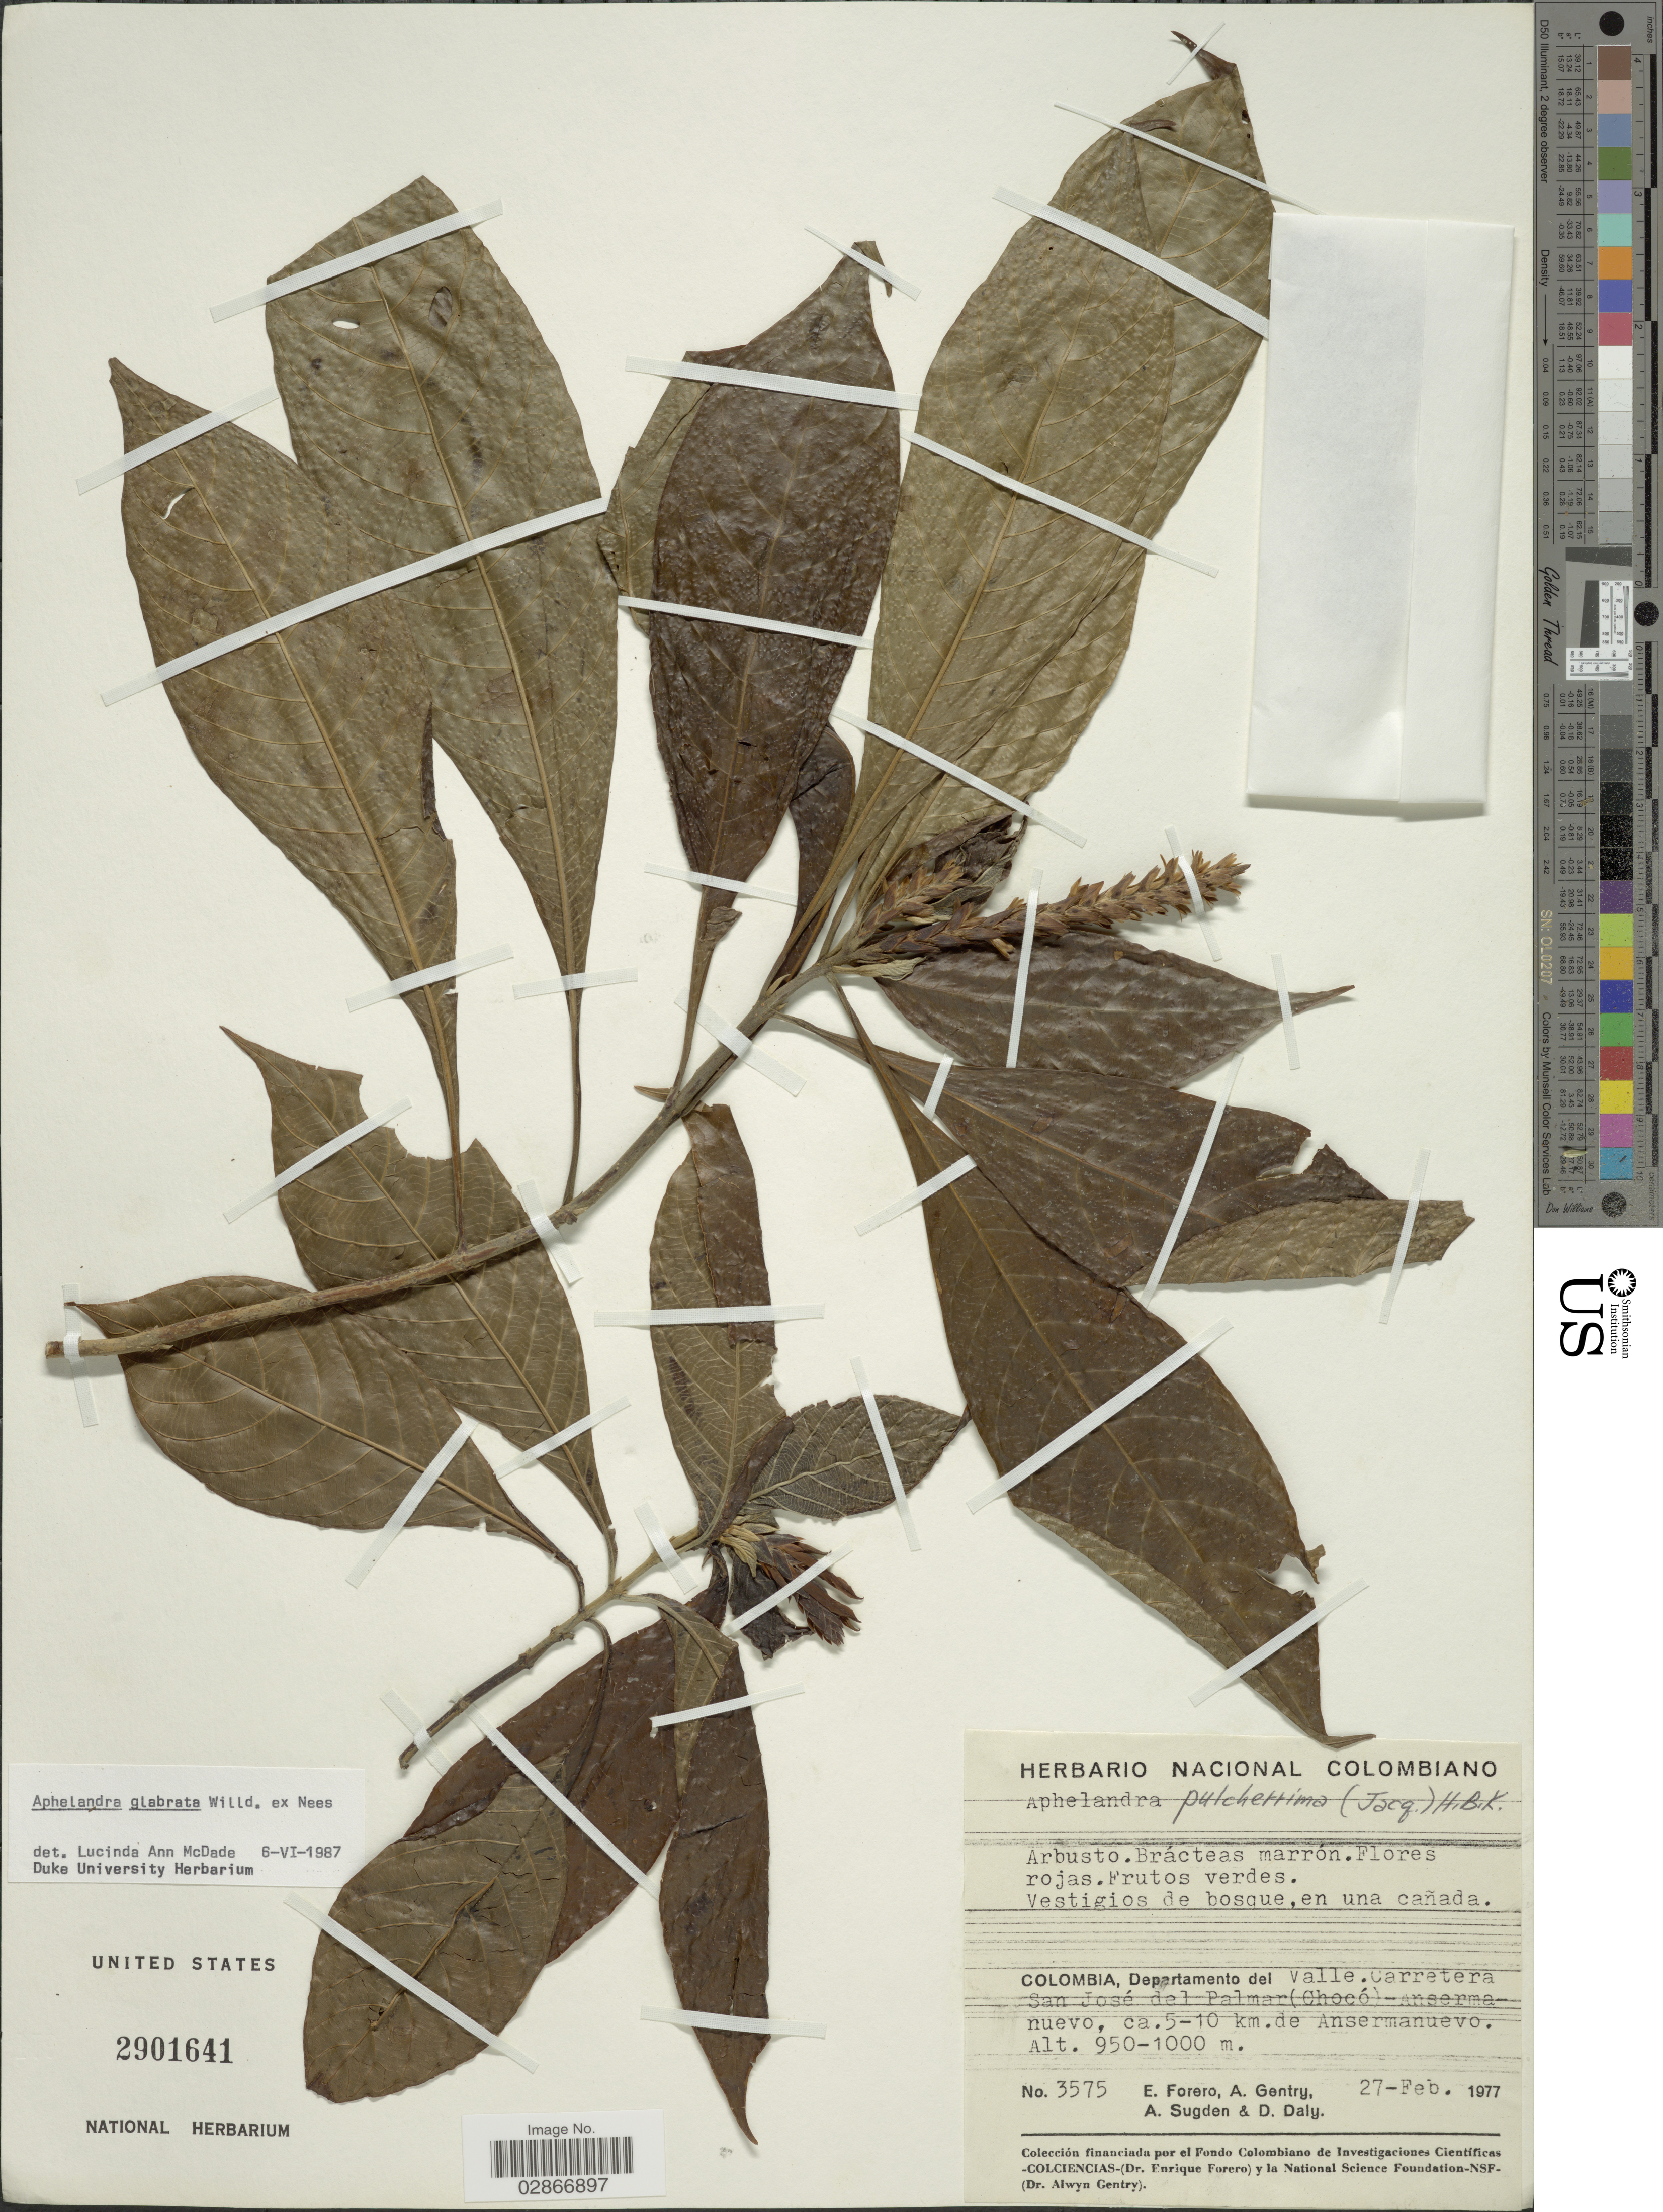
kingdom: Plantae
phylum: Tracheophyta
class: Magnoliopsida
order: Lamiales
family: Acanthaceae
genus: Aphelandra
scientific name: Aphelandra glabrata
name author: Willd. ex Nees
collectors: E. Forero, A. H. Gentry, A. Sugden & D. C. Daly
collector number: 3575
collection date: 1977-02-27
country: Colombia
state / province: Valle del Cauca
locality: Departamento del Valle. Carretera San José del Palmar (Chocó) - Ansermanuevo, ca. 5-10 km. de Ansermanuevo.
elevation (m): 950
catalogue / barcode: US 2901641